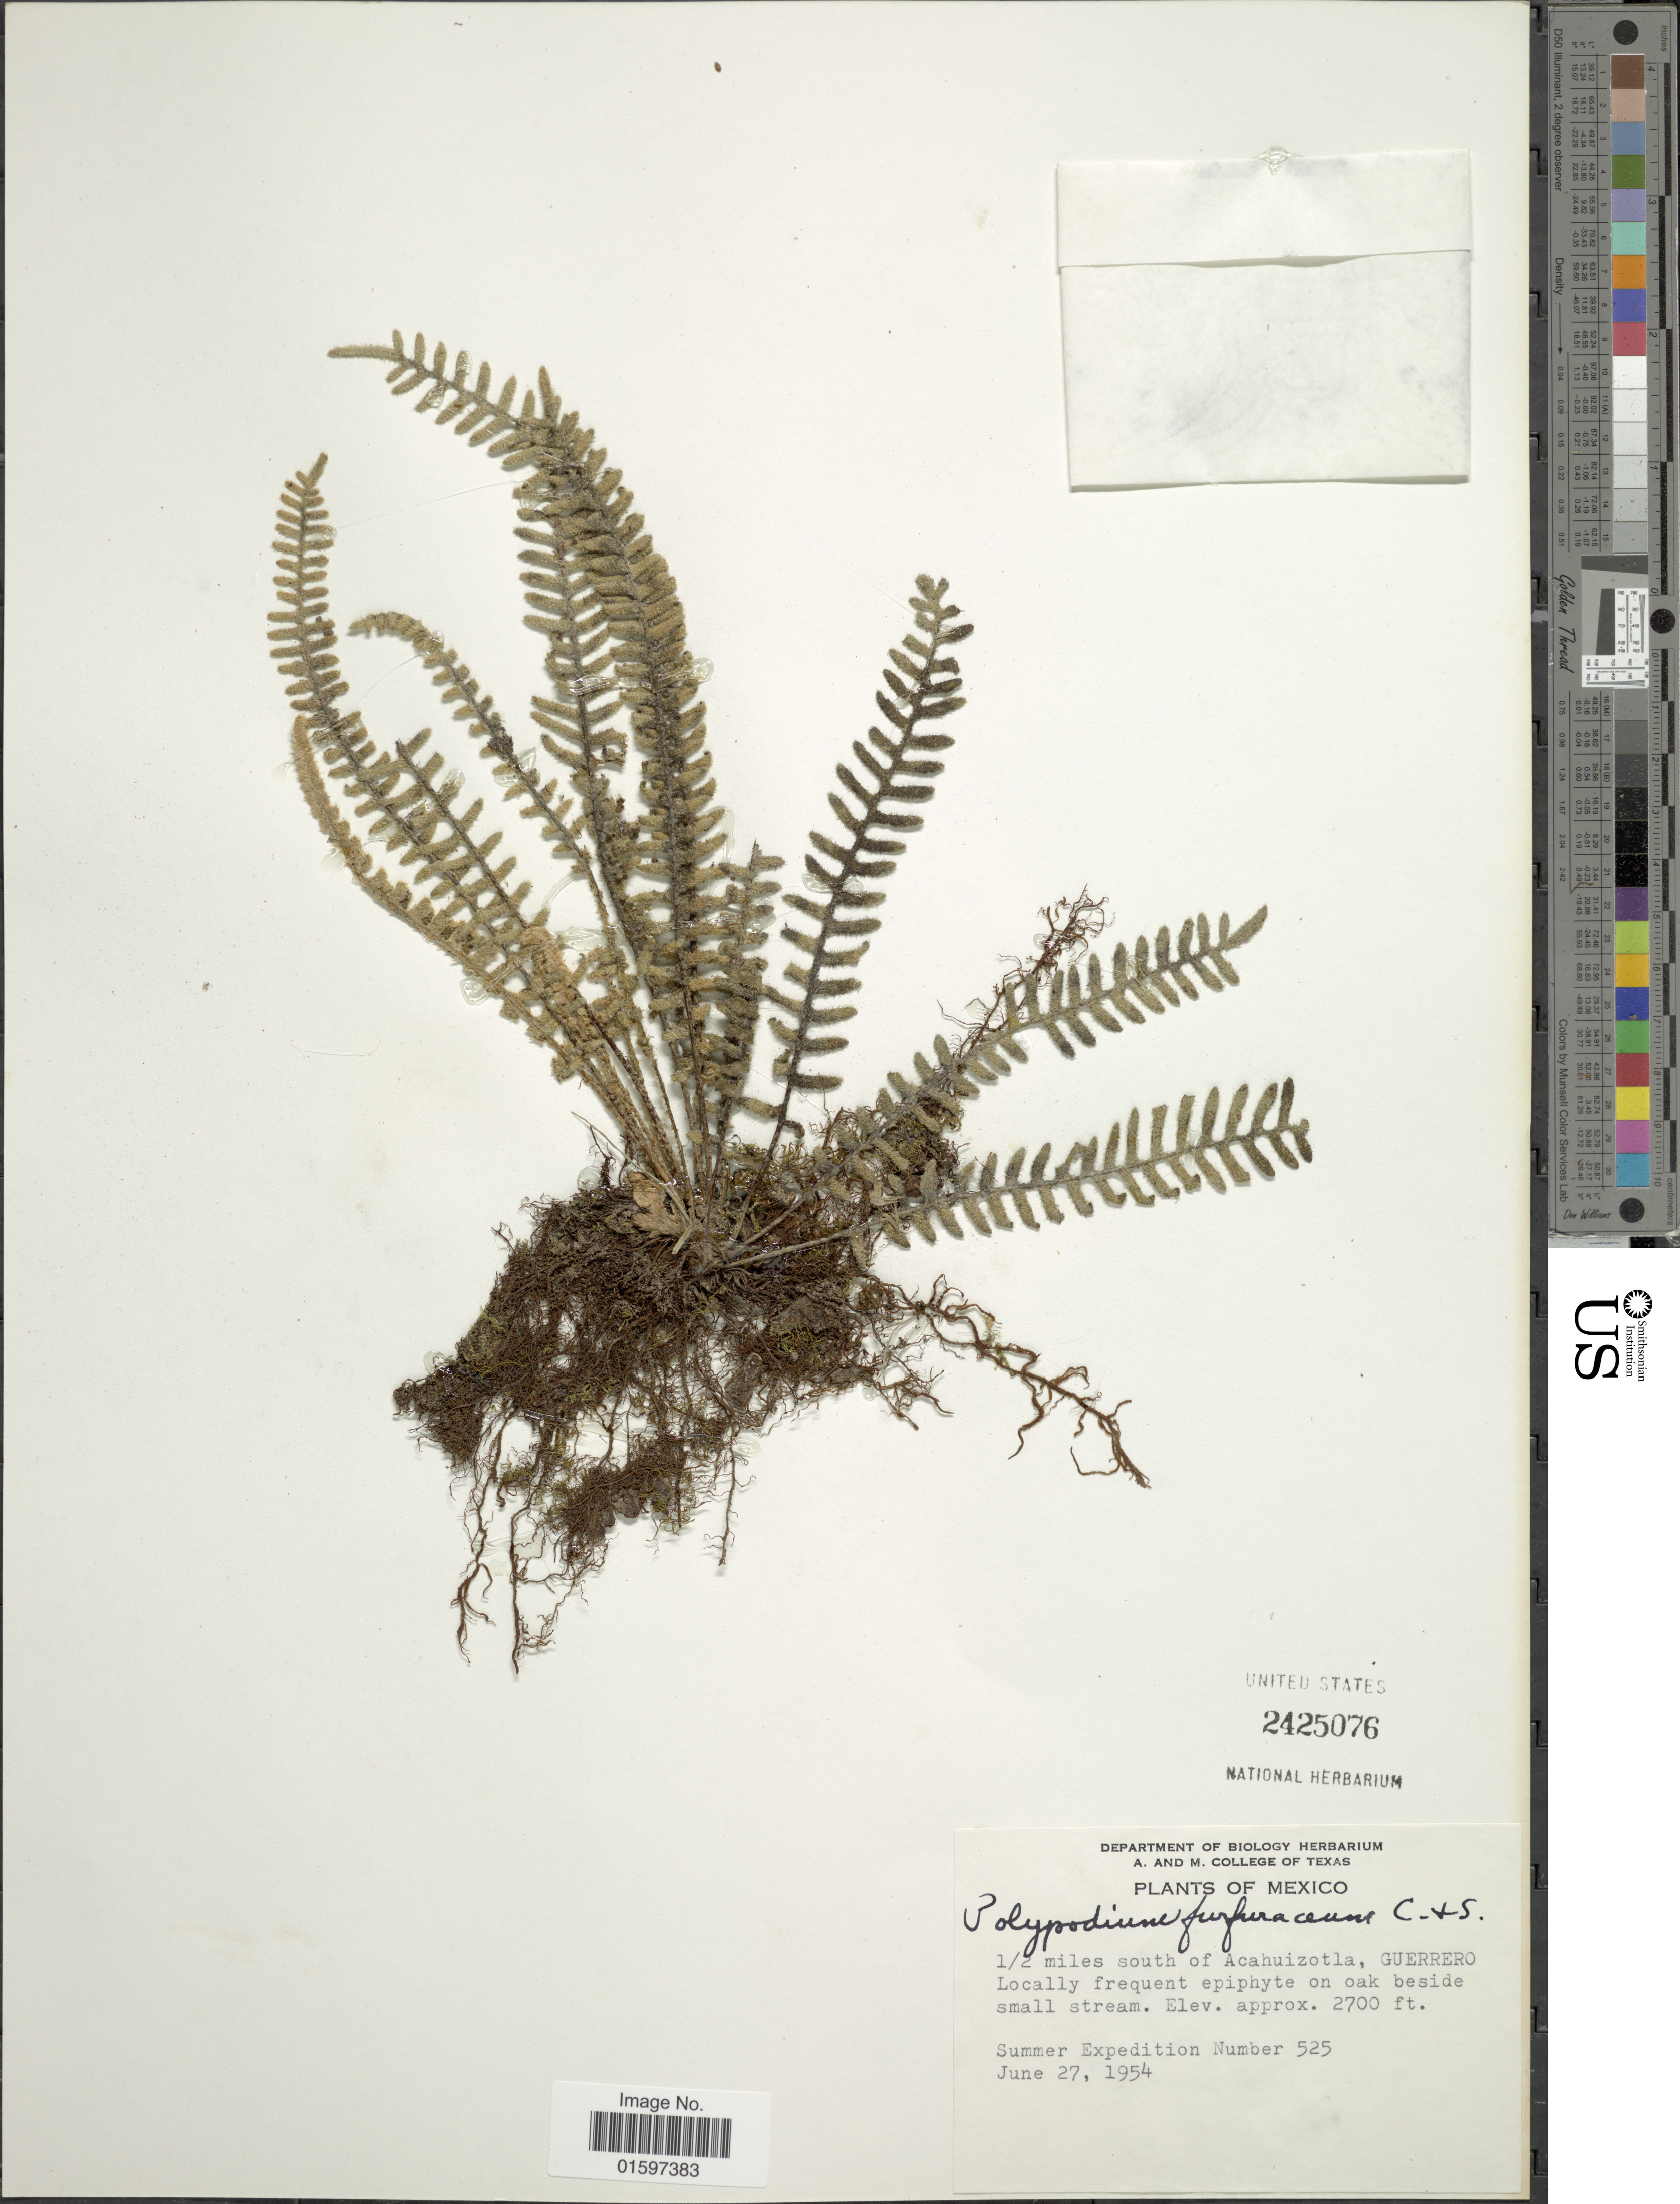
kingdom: Plantae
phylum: Tracheophyta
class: Polypodiopsida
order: Polypodiales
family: Polypodiaceae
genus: Pleopeltis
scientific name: Pleopeltis furfuracea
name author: (Schltdl. & Cham.) A.R. Sm. & Tejero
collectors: Texas A&M University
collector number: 525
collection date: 1954-06-27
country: Mexico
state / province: Guerrero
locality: Mexico, 1/2 miles south of Acahuizotla, locally frequent epiphyte on oak beside small stream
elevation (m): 823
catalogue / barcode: US 2425076